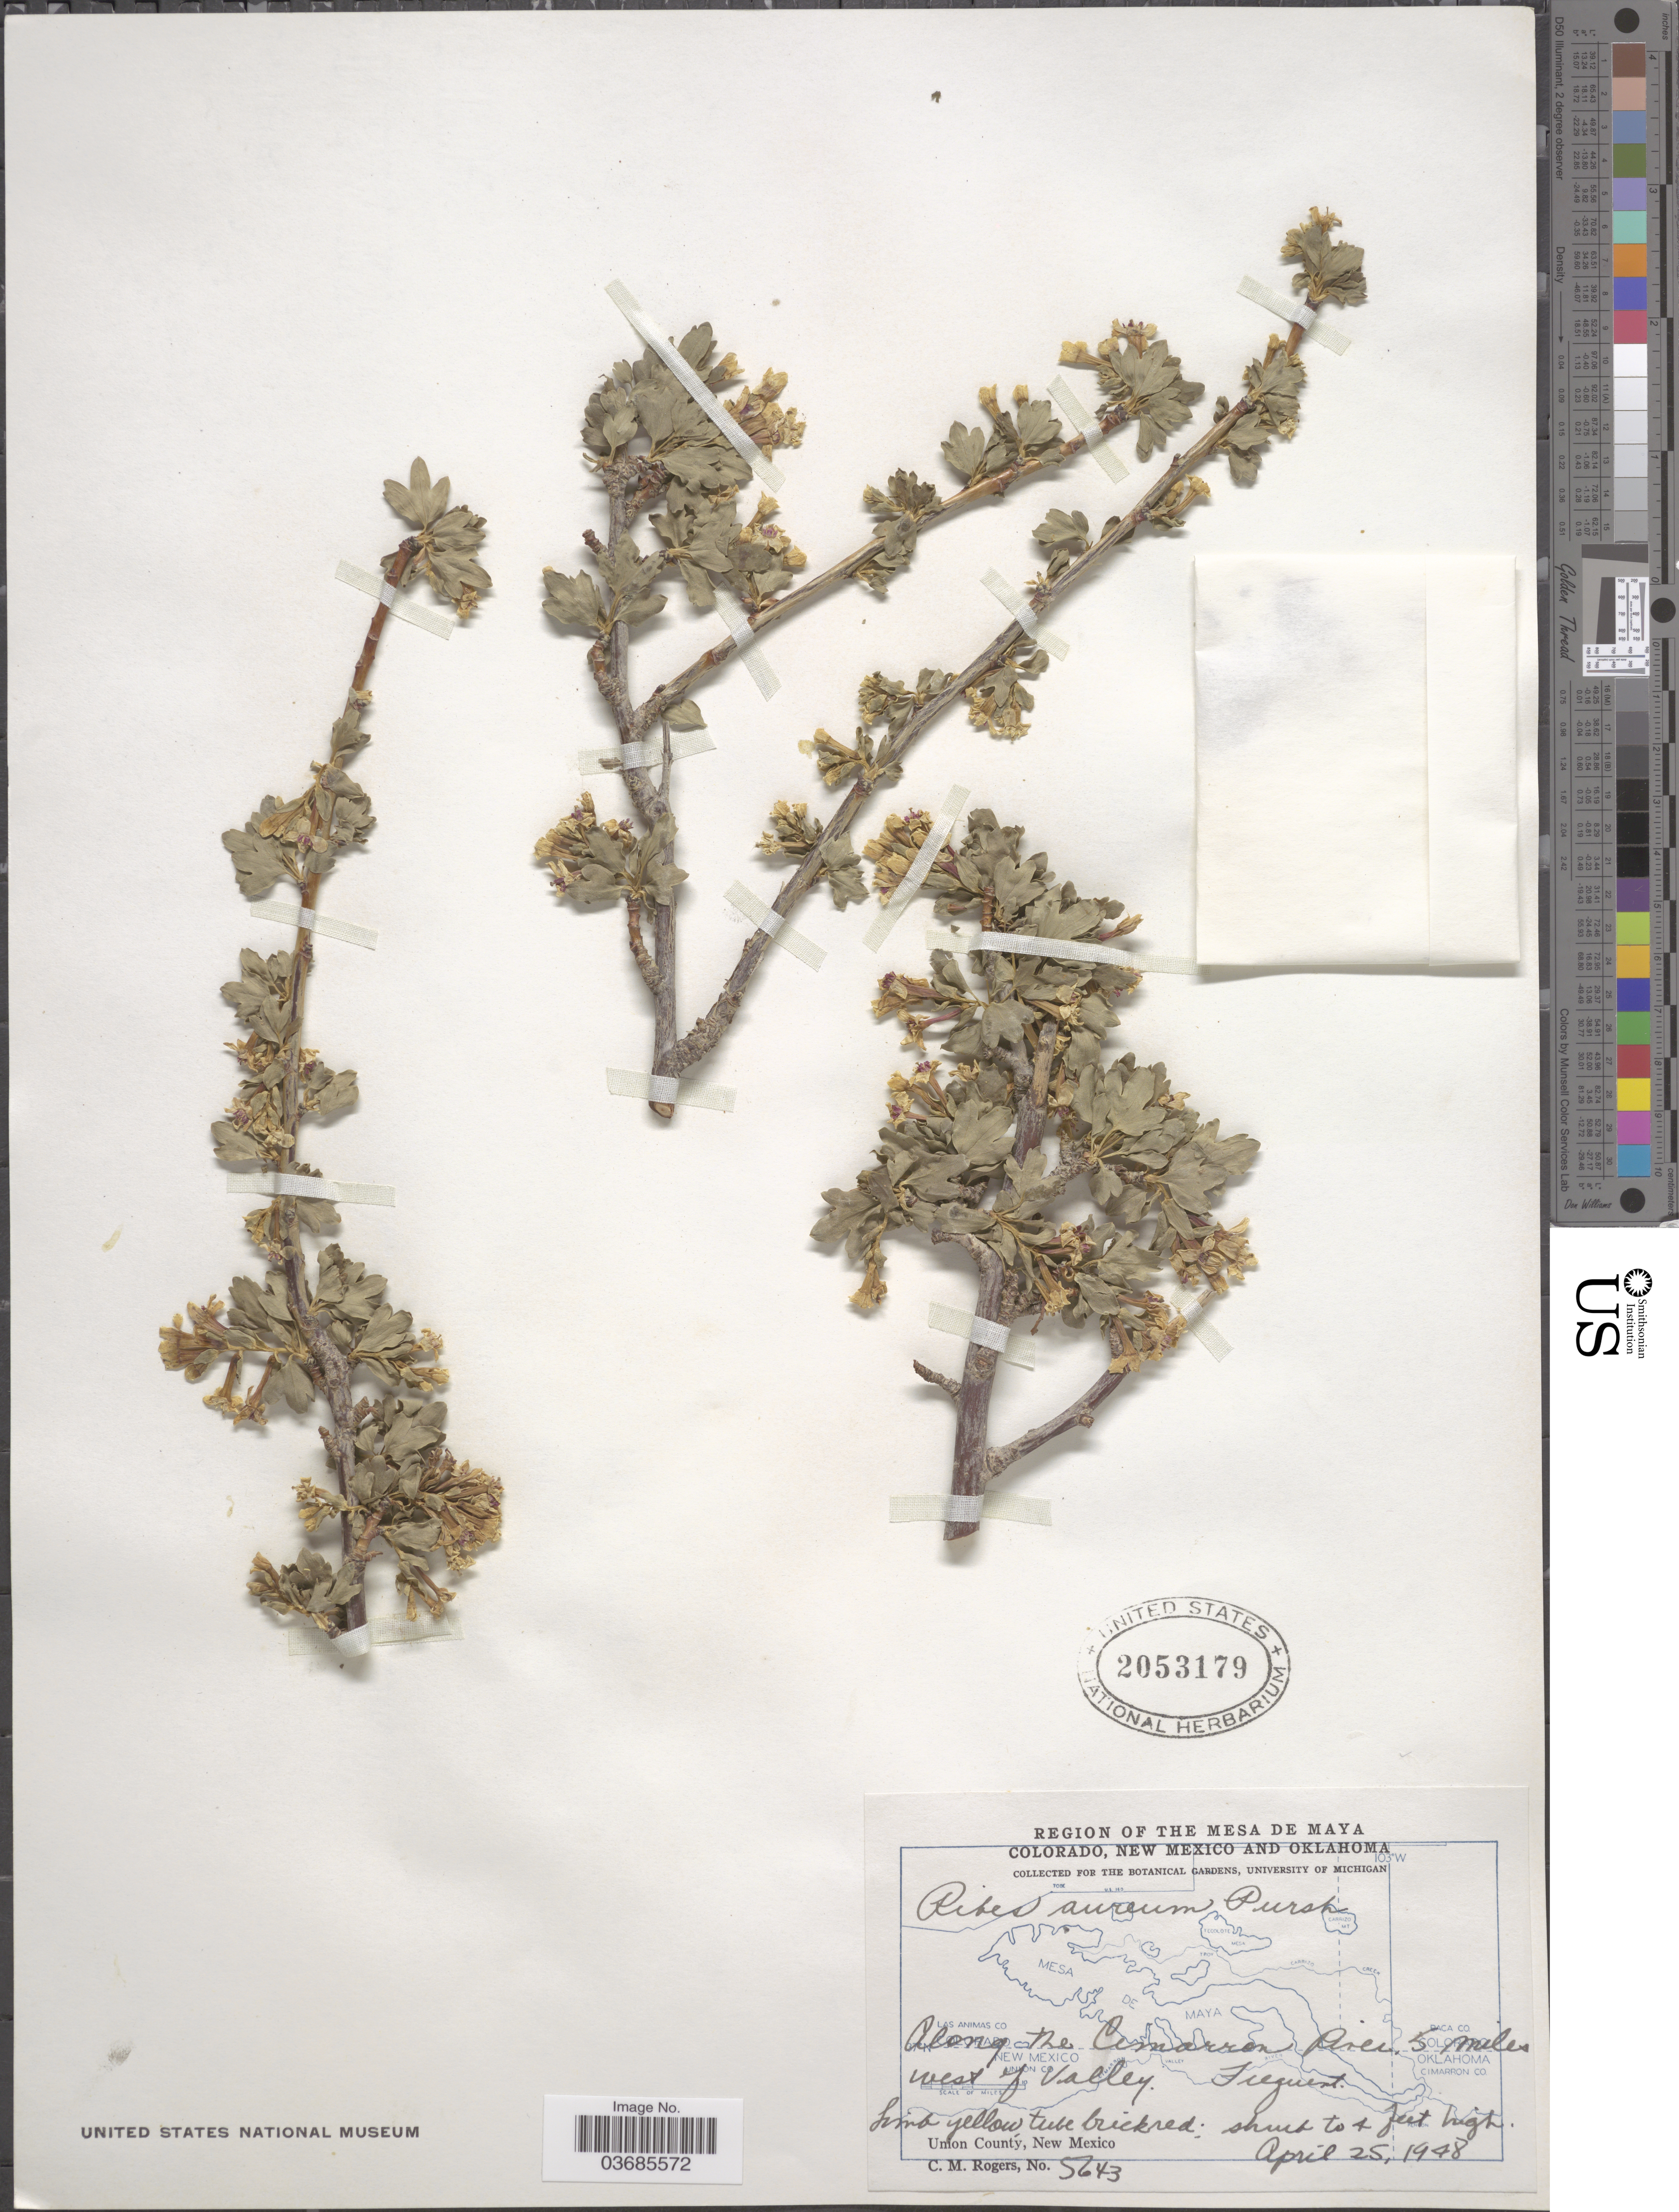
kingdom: Plantae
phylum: Tracheophyta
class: Magnoliopsida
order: Saxifragales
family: Grossulariaceae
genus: Ribes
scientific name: Ribes aureum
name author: Pursh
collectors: C. M. Rogers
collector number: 5643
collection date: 1948-04-25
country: United States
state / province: New Mexico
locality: Region of the Mesa de Maya. Along the Cemarron River. 5 miles west of Valley. Union County.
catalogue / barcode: US 2053179